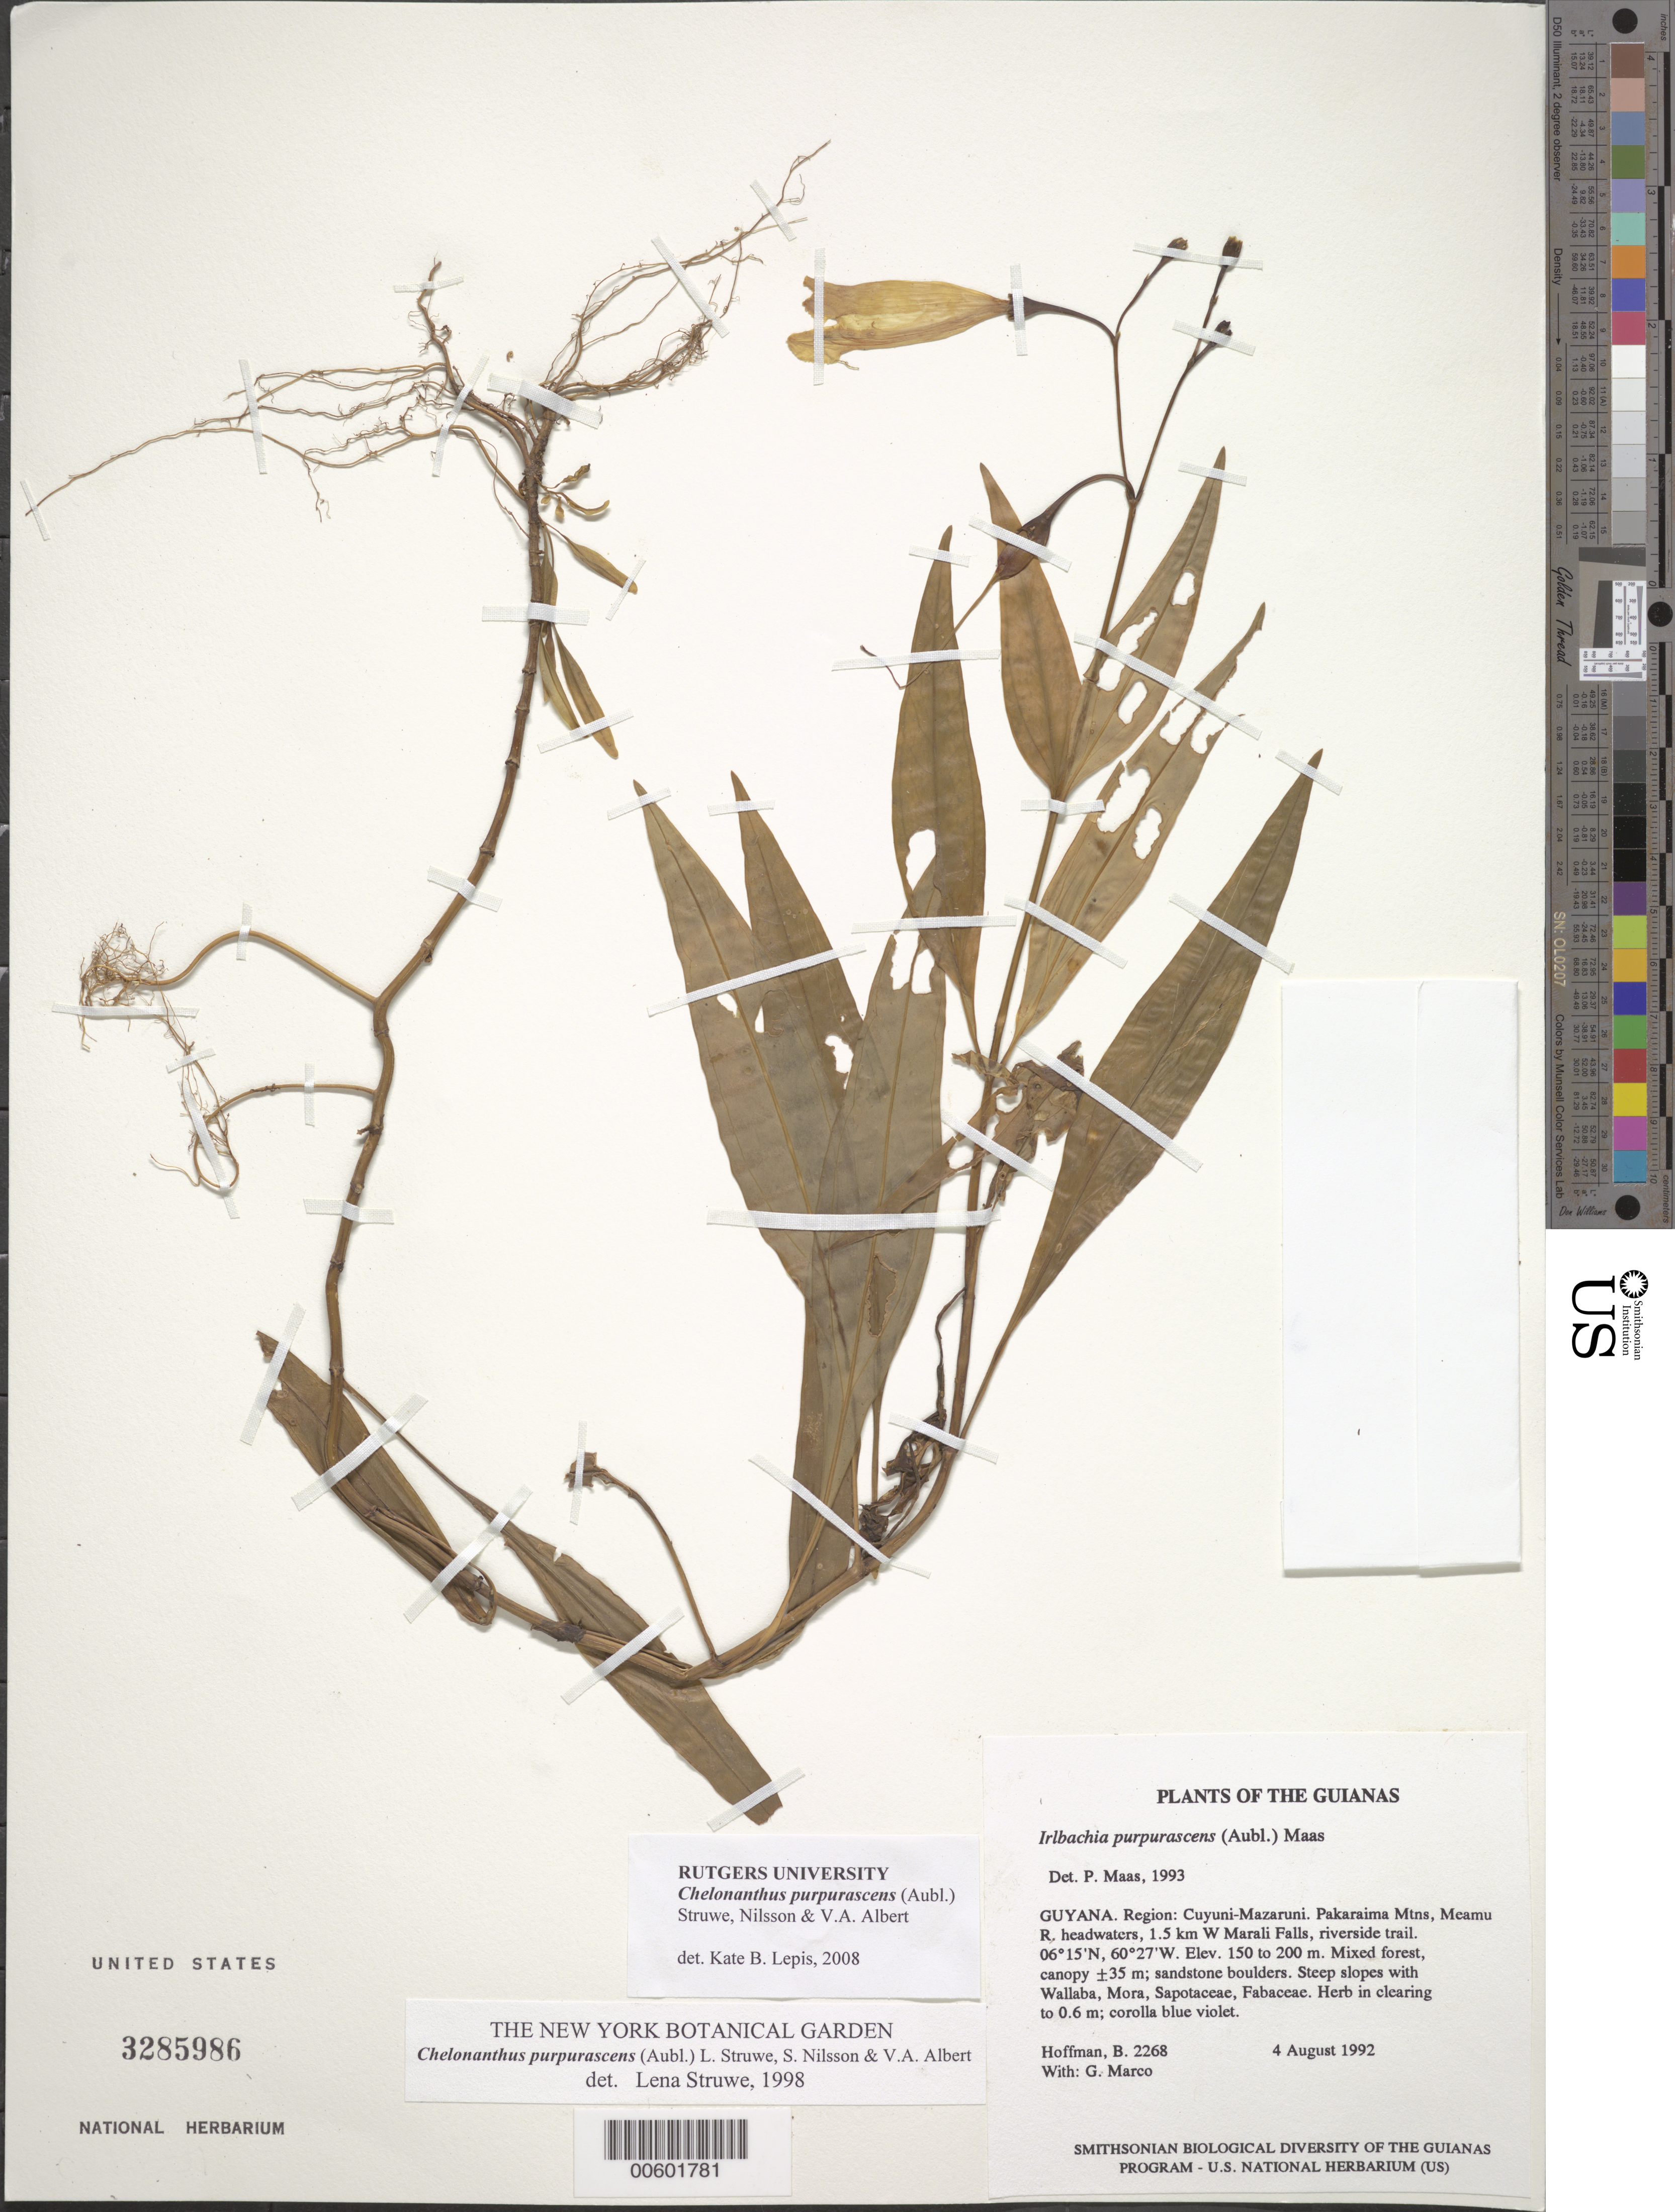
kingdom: Plantae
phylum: Tracheophyta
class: Magnoliopsida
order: Gentianales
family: Gentianaceae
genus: Irlbachia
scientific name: Irlbachia purpurascens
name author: (Aubl.) Maas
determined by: Maas, Paul J. M.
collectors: B. Hoffman & G. Marco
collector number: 2268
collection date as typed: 4 August 1992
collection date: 1992-08-04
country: Guyana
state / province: Cuyuni-Mazaruni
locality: Pakaraima Mountains, Meamu River headwaters, 1.5 km W of Marali Falls, riverside trail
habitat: Mixed forest, canopy ±35 m; sandstone boulders. Steep slopes with Wallaba, Mora, Sapotaceae, Fabaceae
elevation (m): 150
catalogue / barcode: US 3285968